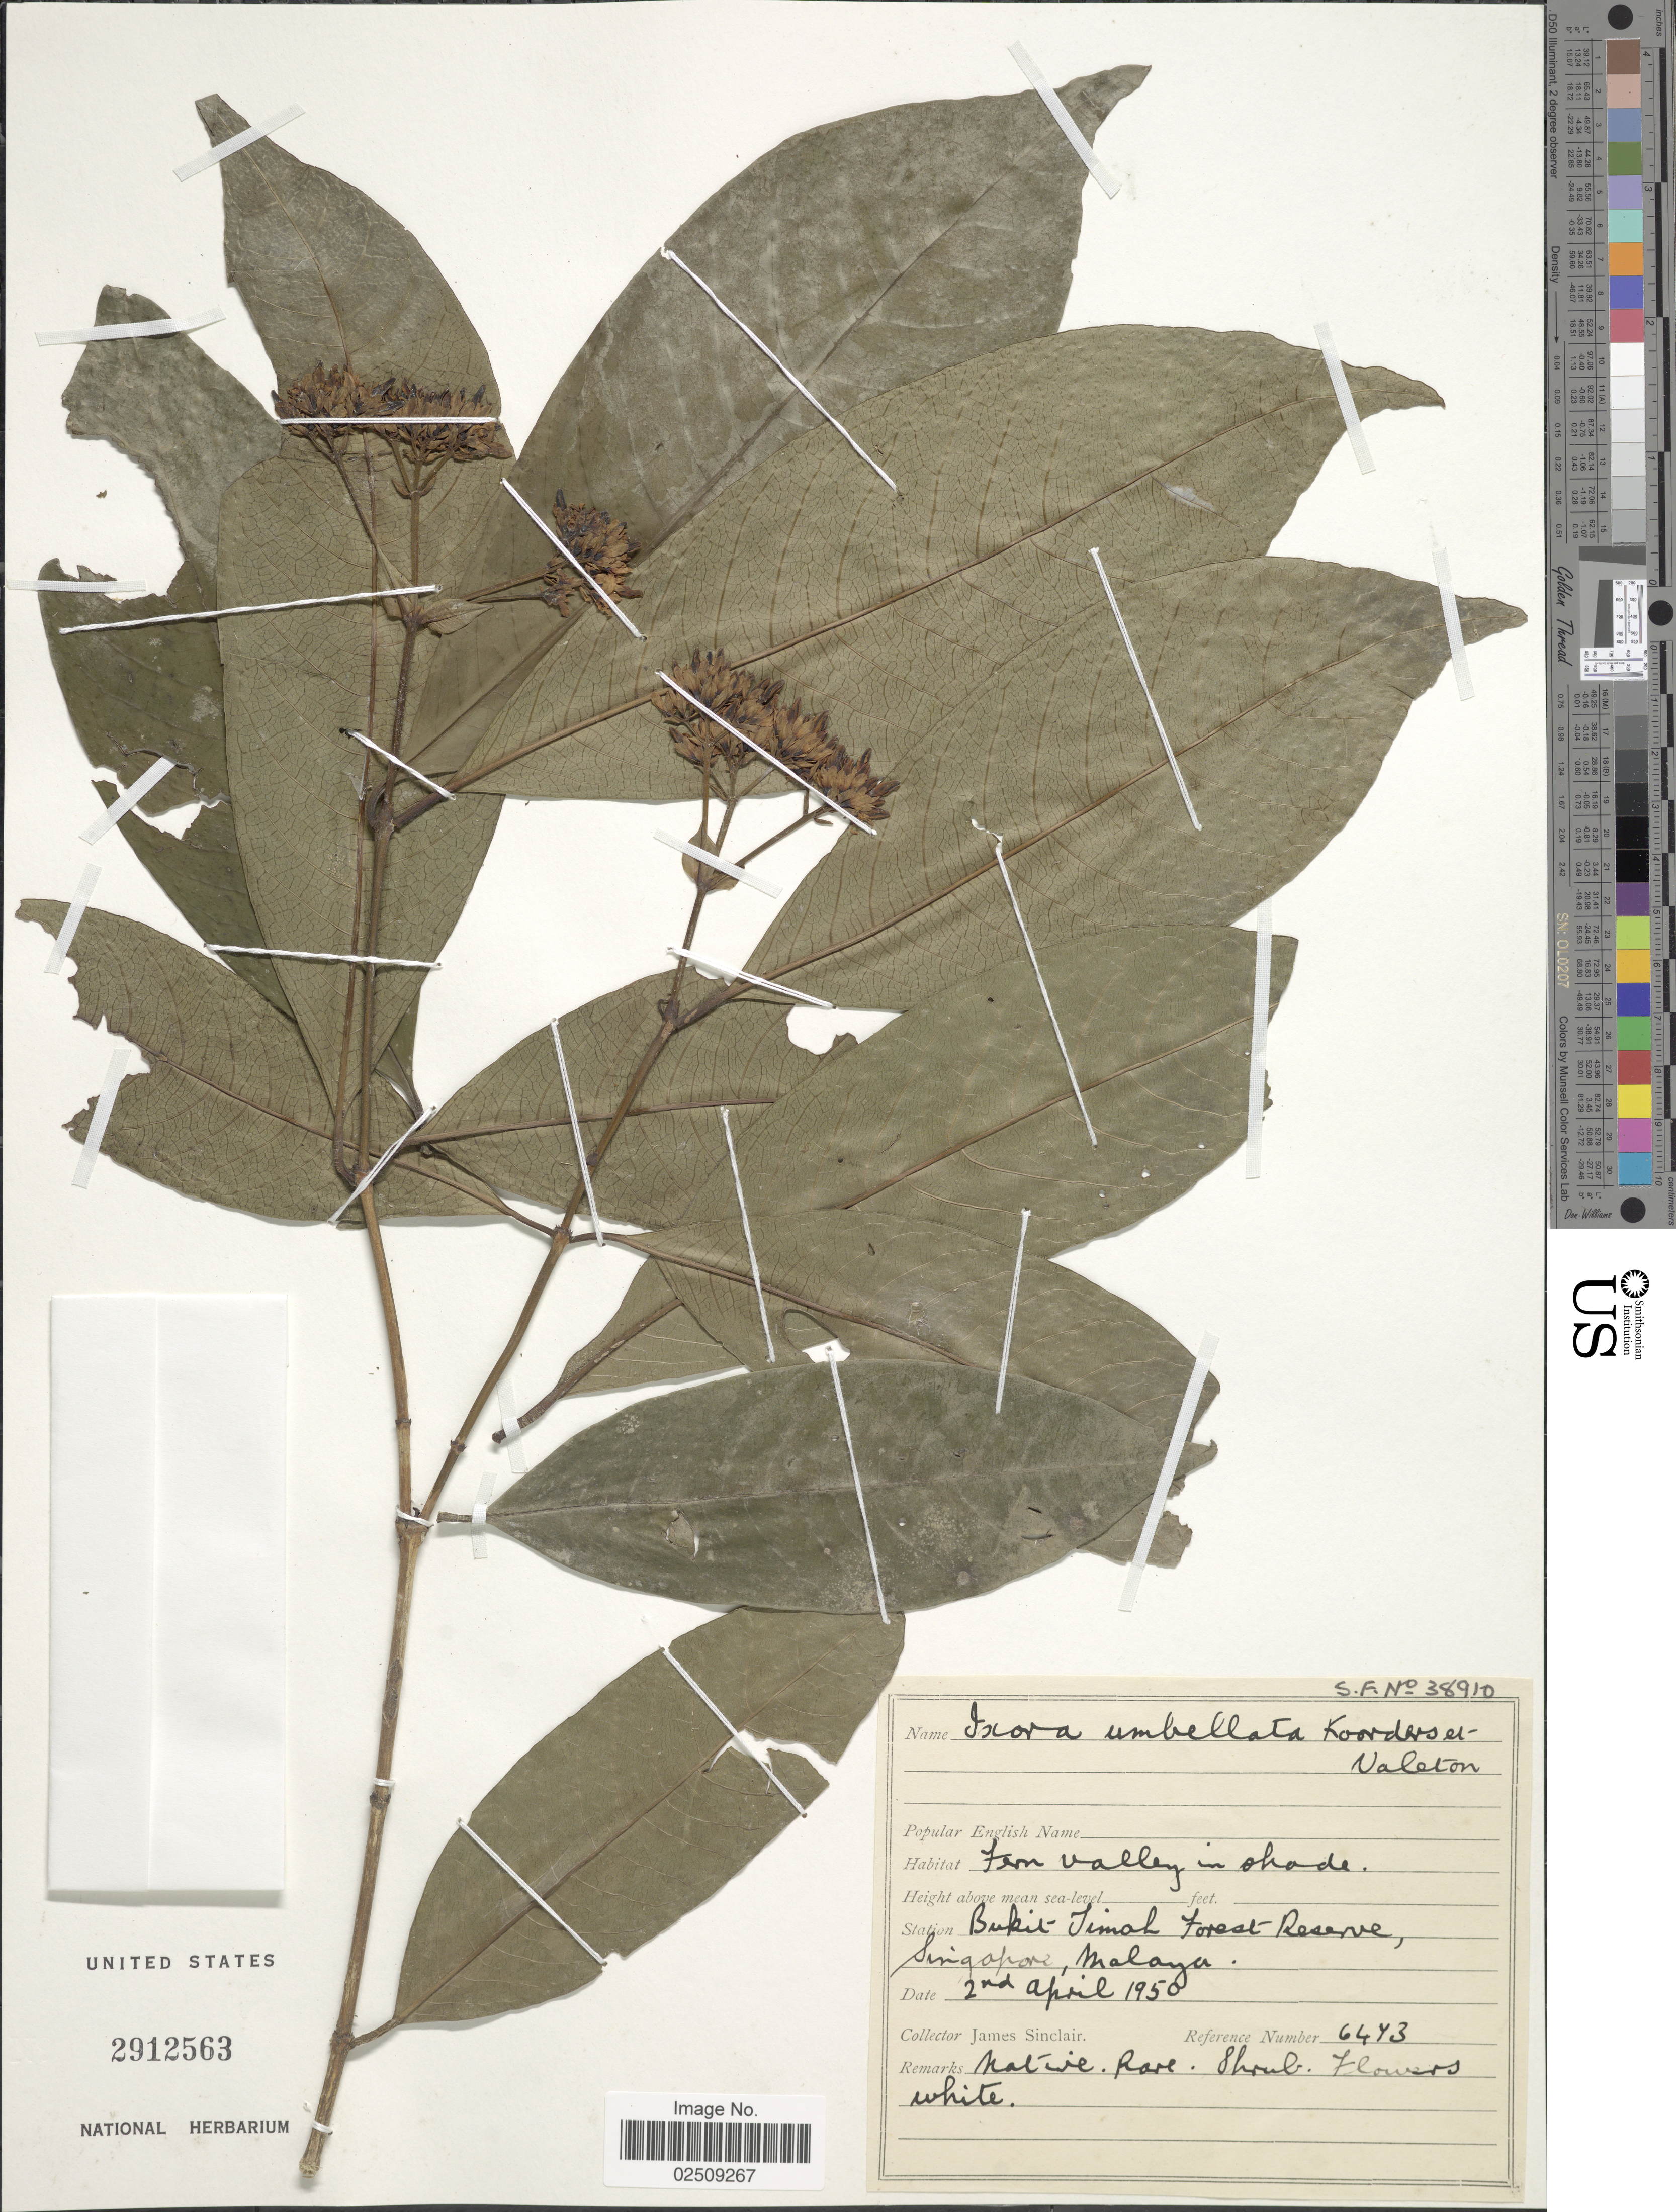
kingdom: Plantae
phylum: Tracheophyta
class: Magnoliopsida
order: Gentianales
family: Rubiaceae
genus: Ixora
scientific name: Ixora umbellata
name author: Valeton ex Koord. & Valeton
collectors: J. Sinclair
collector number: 6473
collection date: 1950-04-02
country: Singapore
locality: Bukit Timal Forest Reserve, Malaya.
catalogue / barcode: US 2912563